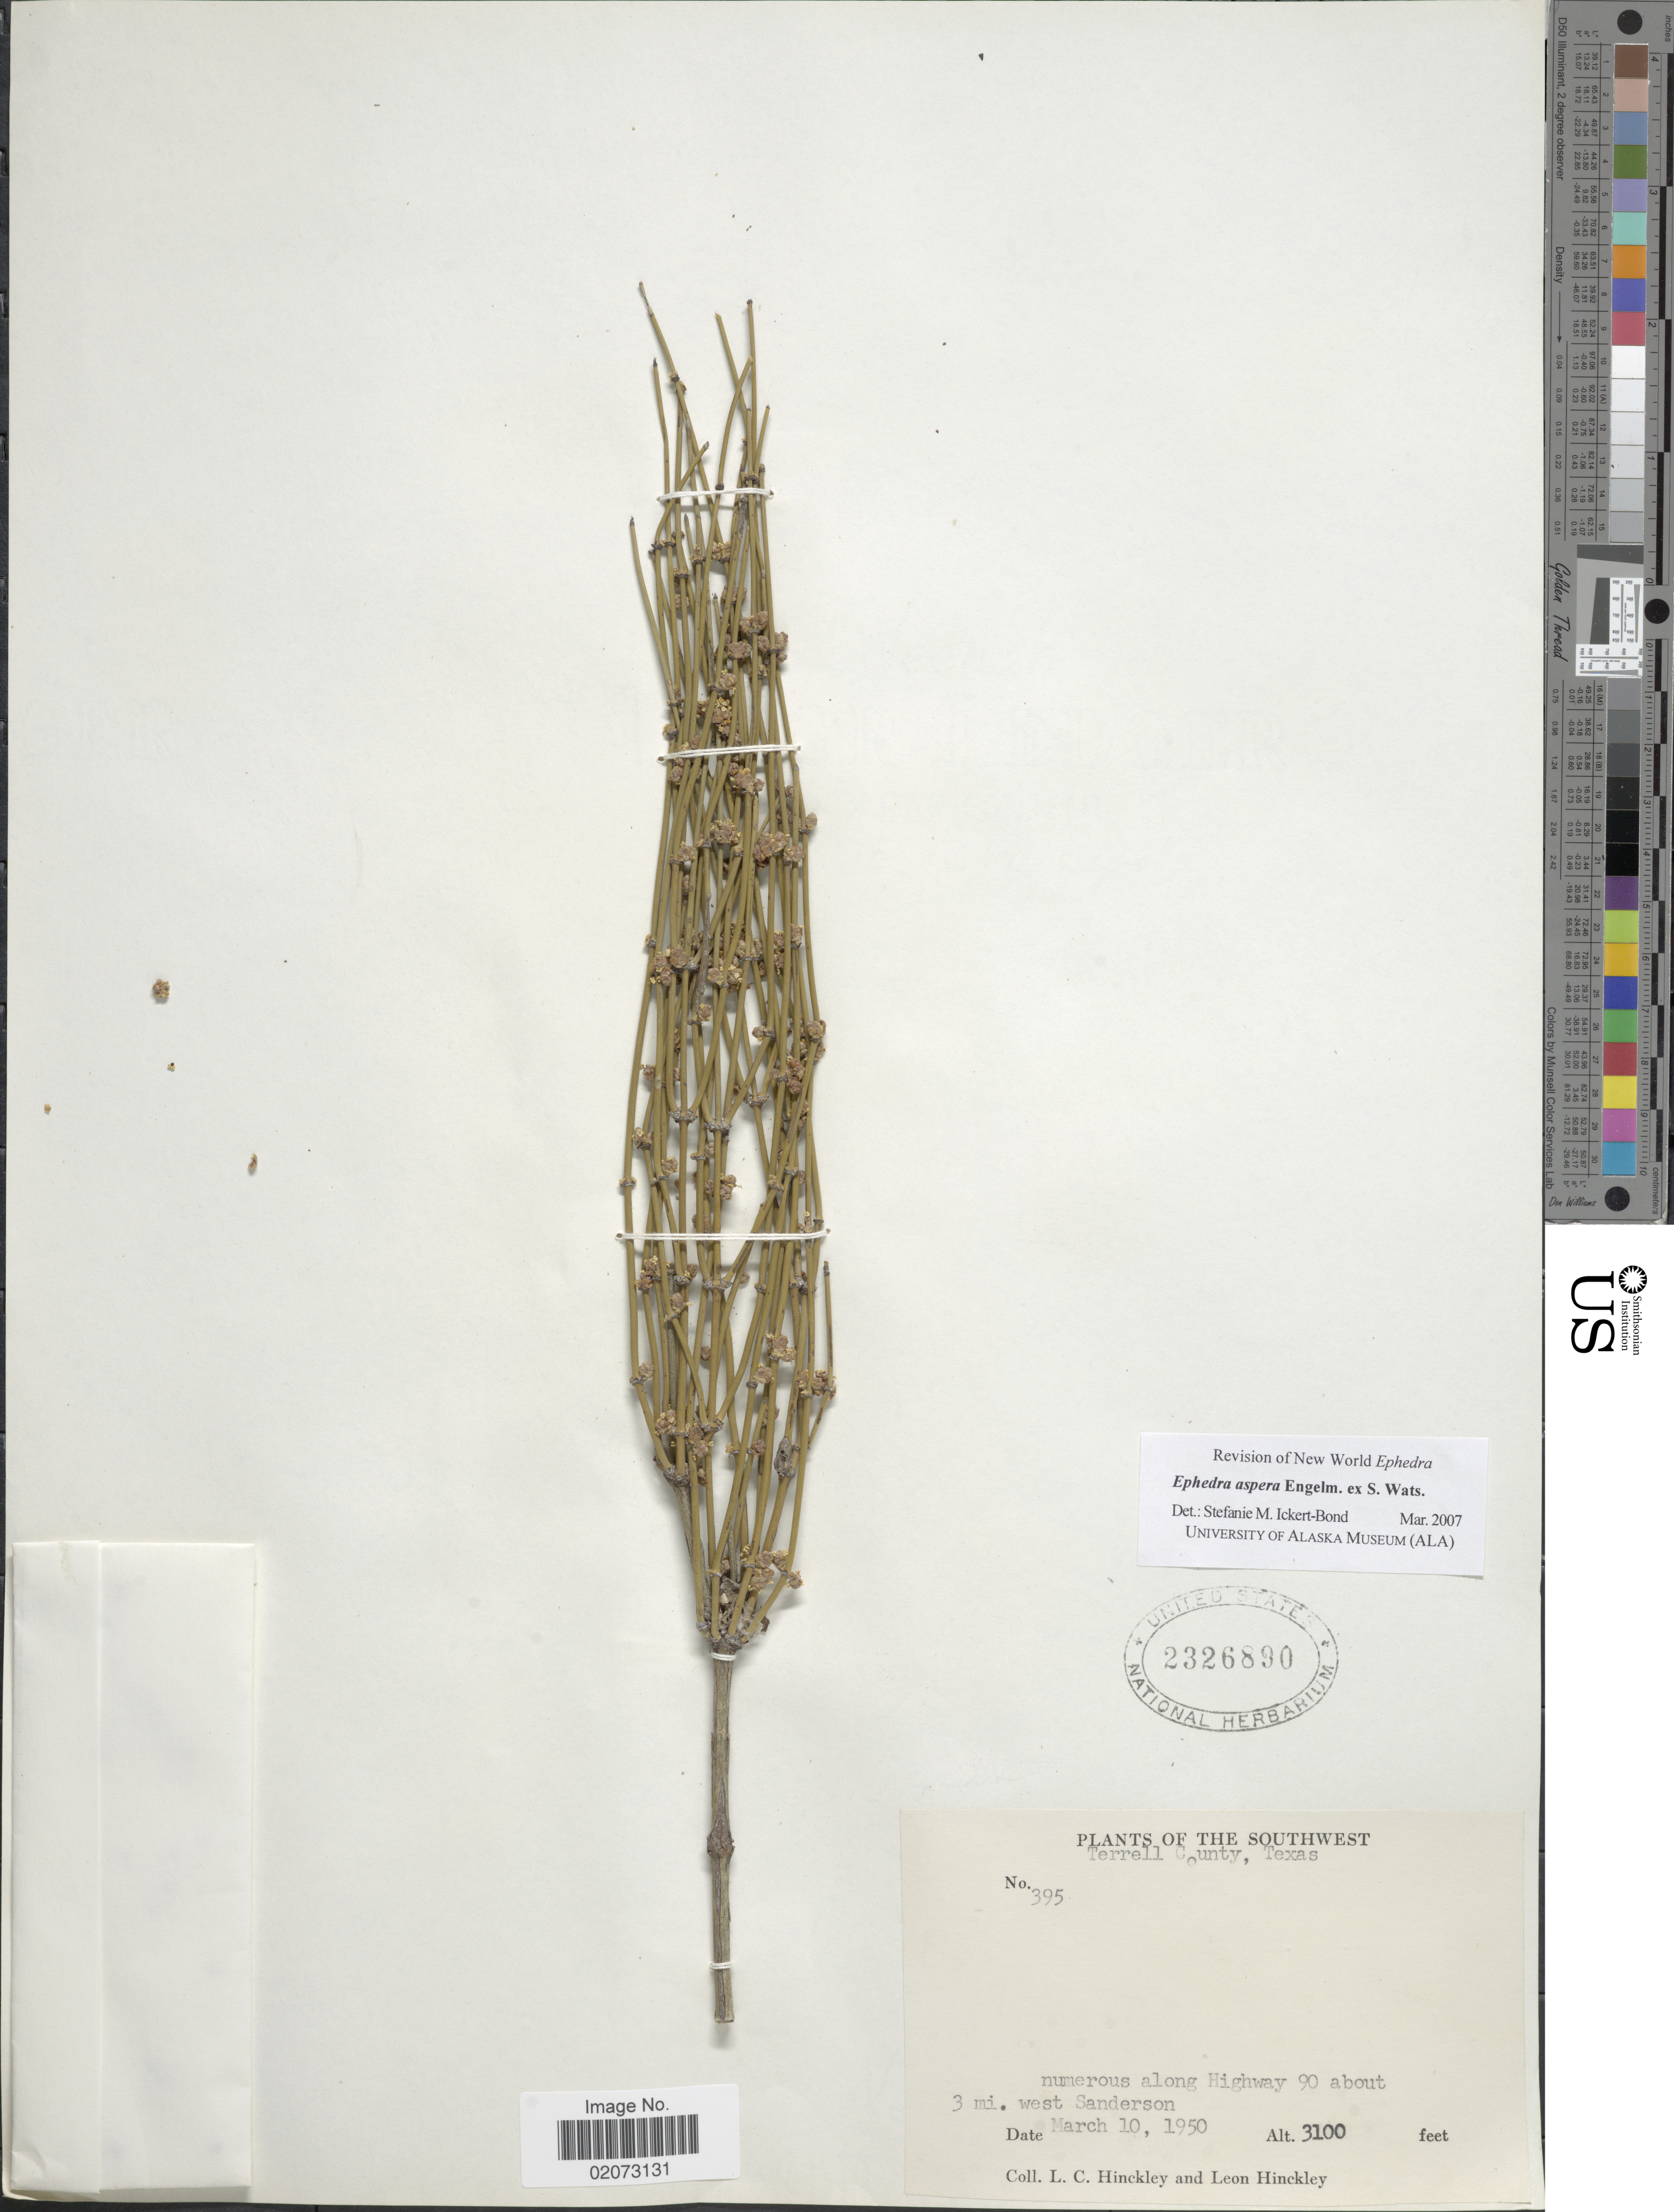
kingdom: Plantae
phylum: Tracheophyta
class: Gnetopsida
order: Ephedrales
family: Ephedraceae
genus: Ephedra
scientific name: Ephedra aspera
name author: Engelm. ex S. Watson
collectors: L. Hinckley & L. Hinckley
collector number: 395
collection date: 1950-03-10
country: United States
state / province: Texas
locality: Southwest. Terrell County. along Highway 90 about 3 mi. west Sanderson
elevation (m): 945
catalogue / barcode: US 2326890